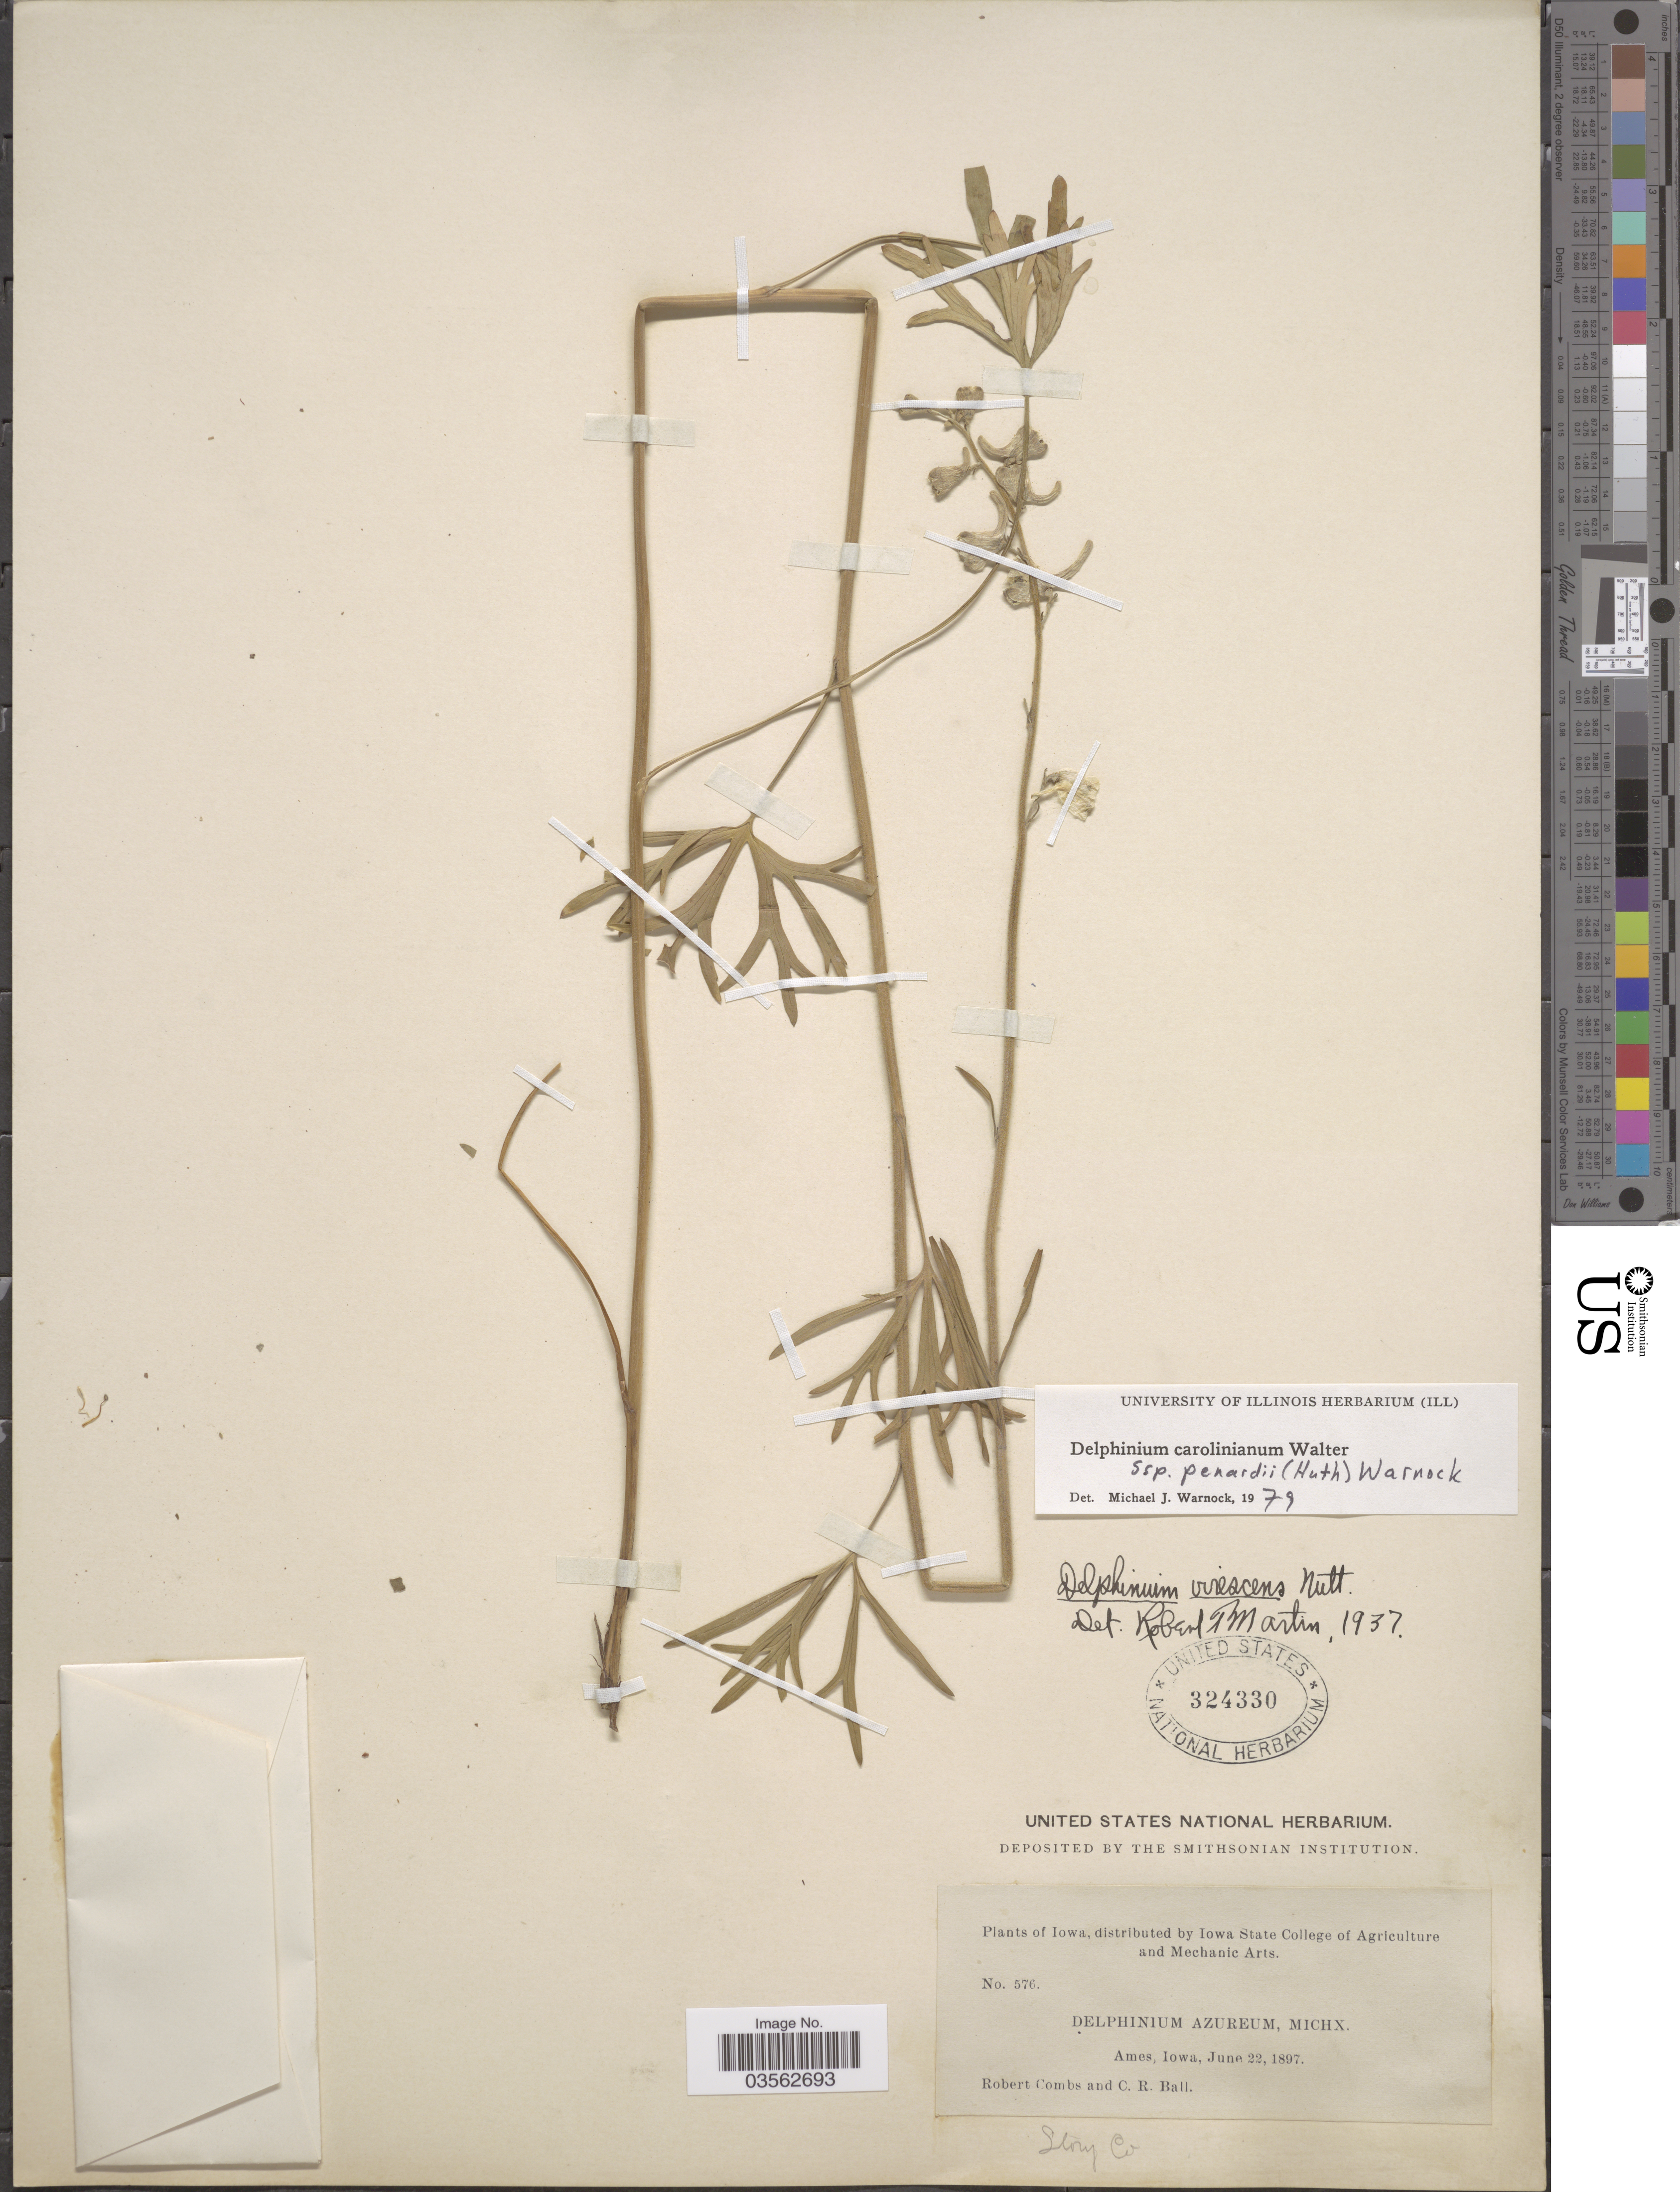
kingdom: Plantae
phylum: Tracheophyta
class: Magnoliopsida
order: Ranunculales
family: Ranunculaceae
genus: Delphinium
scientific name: Delphinium carolinianum subsp. penardii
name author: (Huth) M.J. Warnock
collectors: R. Combs & C. R. Ball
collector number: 576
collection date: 1897-06-22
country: United States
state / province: Iowa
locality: Ames. Story Co.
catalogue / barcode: US 324330